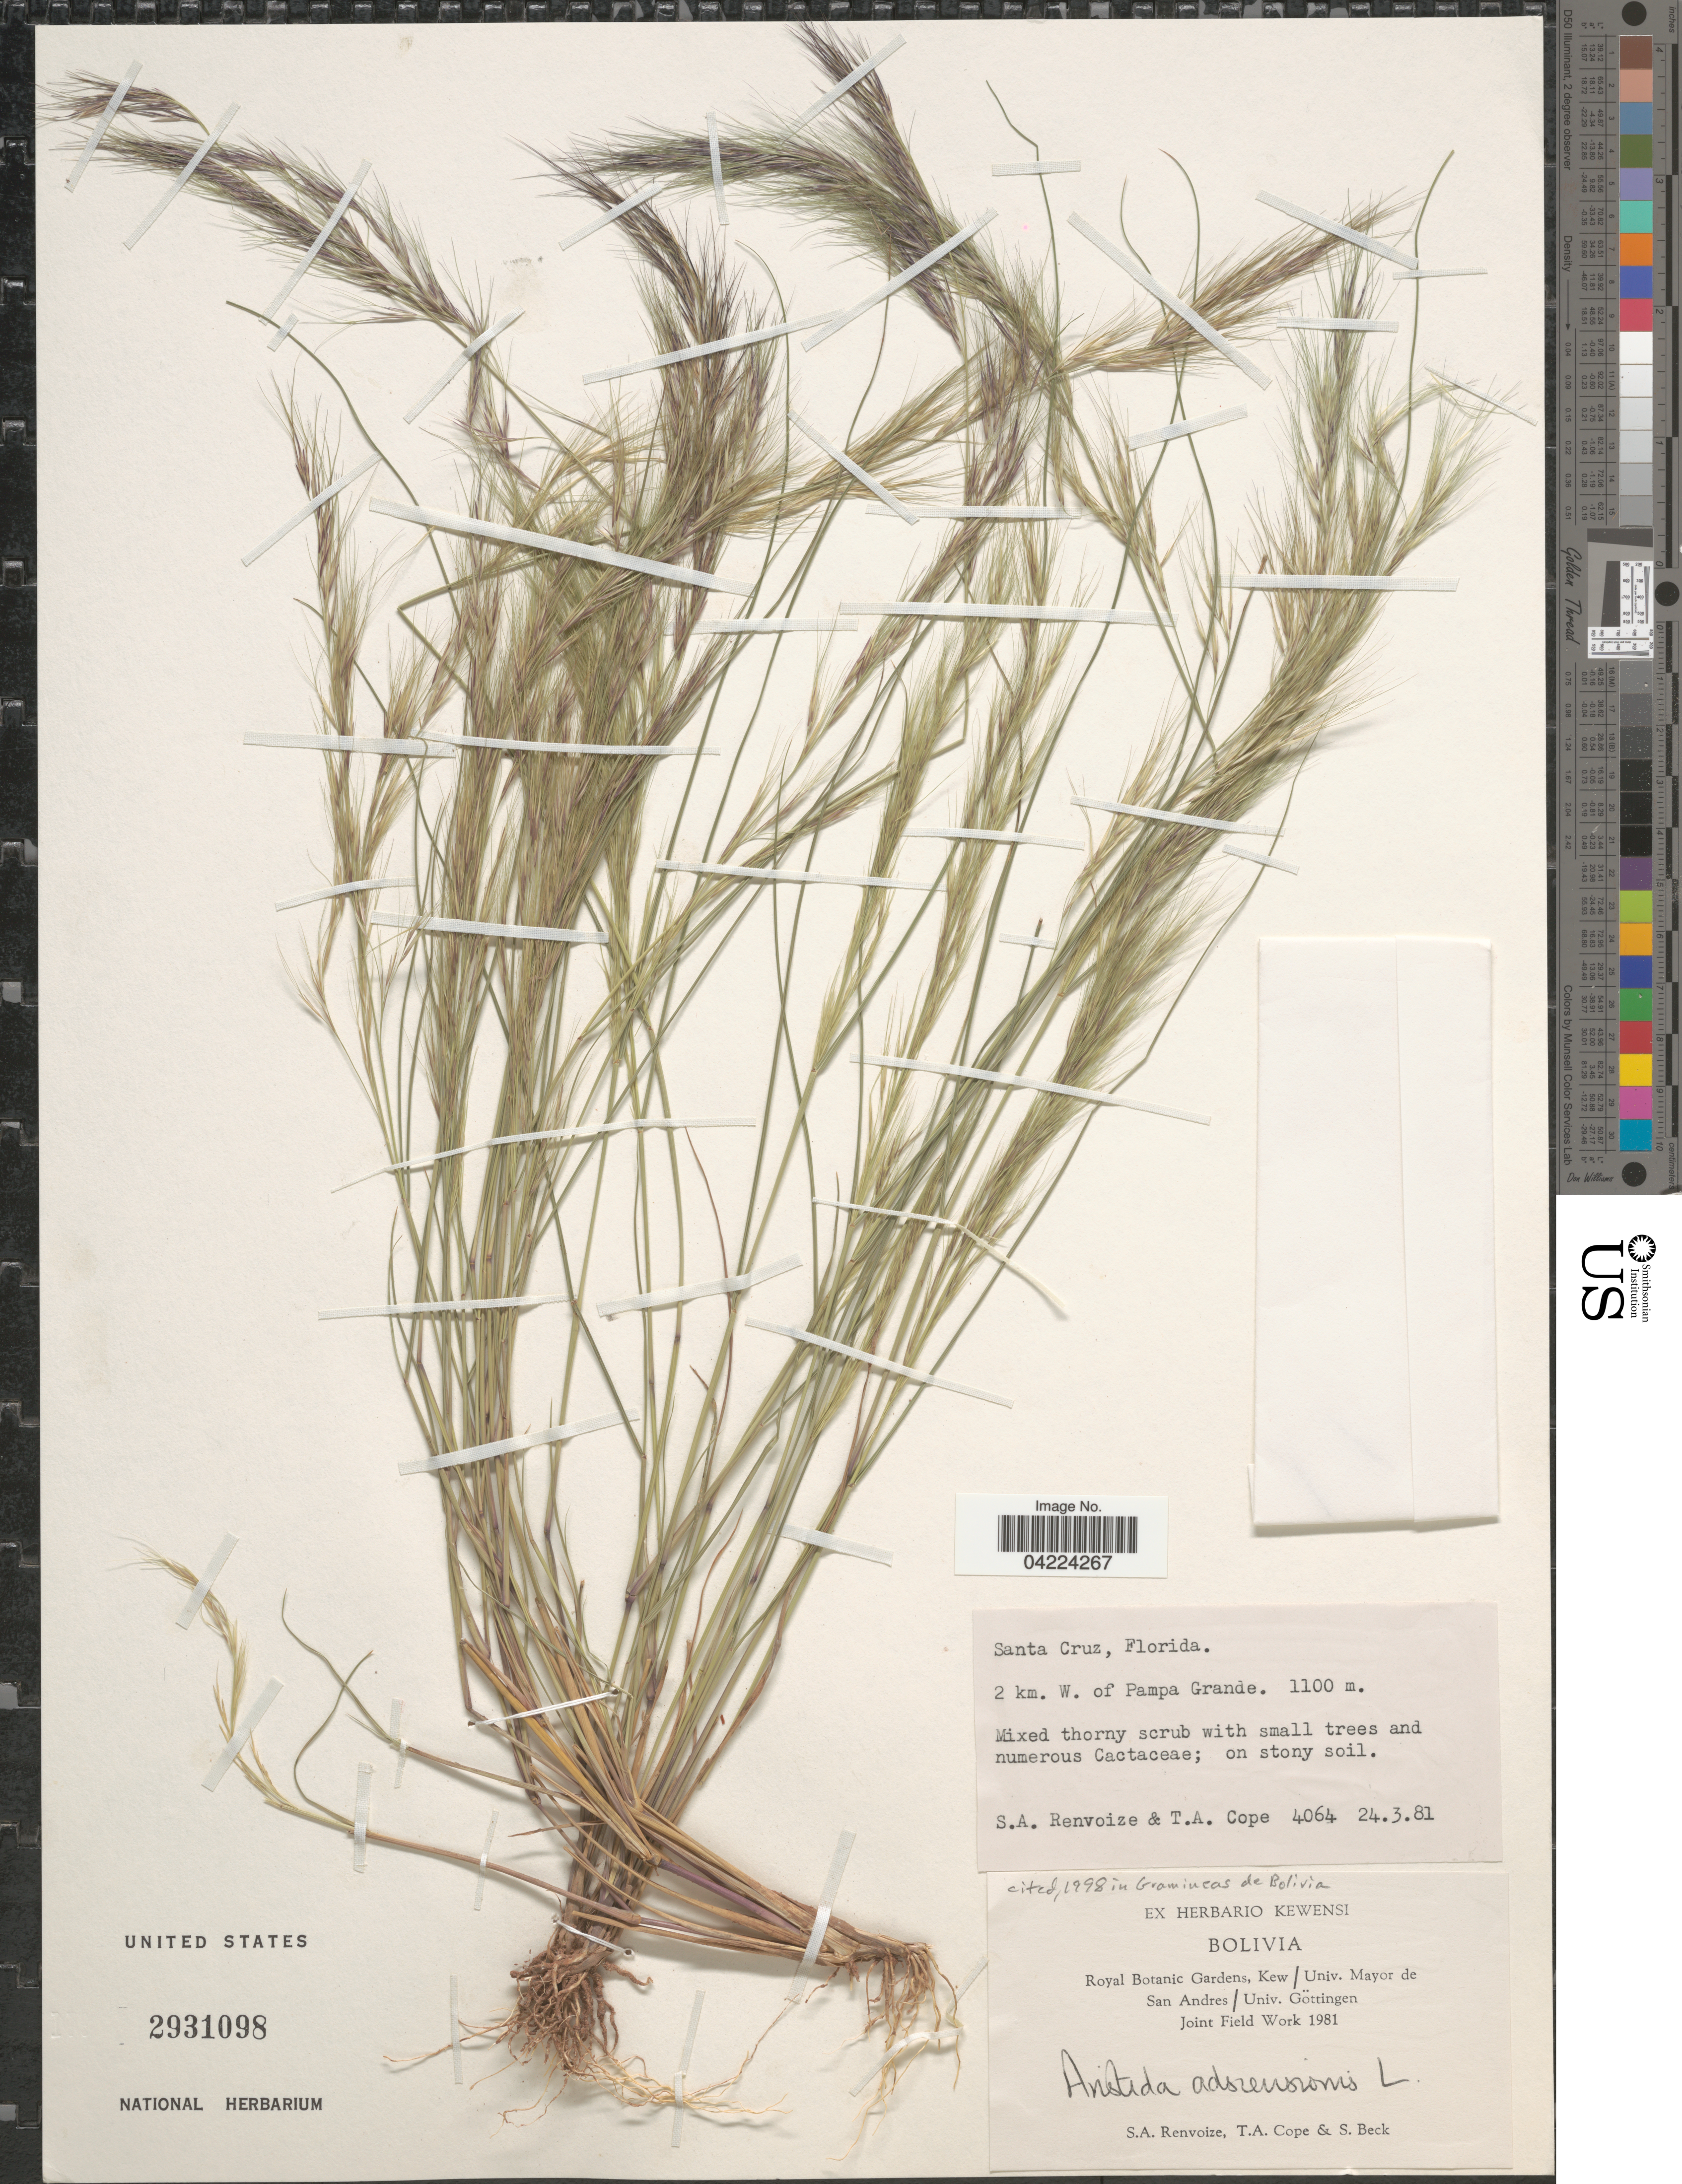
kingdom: Plantae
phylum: Tracheophyta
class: Liliopsida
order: Poales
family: Poaceae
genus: Aristida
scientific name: Aristida adscensionis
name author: L.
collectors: S. A. Renvoize & T. A. Cope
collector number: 4064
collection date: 1981-03-24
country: Bolivia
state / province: Santa Cruz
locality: Royal Botanic Gardens, Kew/ Univ. Mayor de San Andres/ Univ. Göttingen Joint Field Work 1981. Florida. 2 km. W. of Pampa Grande.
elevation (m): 1100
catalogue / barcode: US 2931098